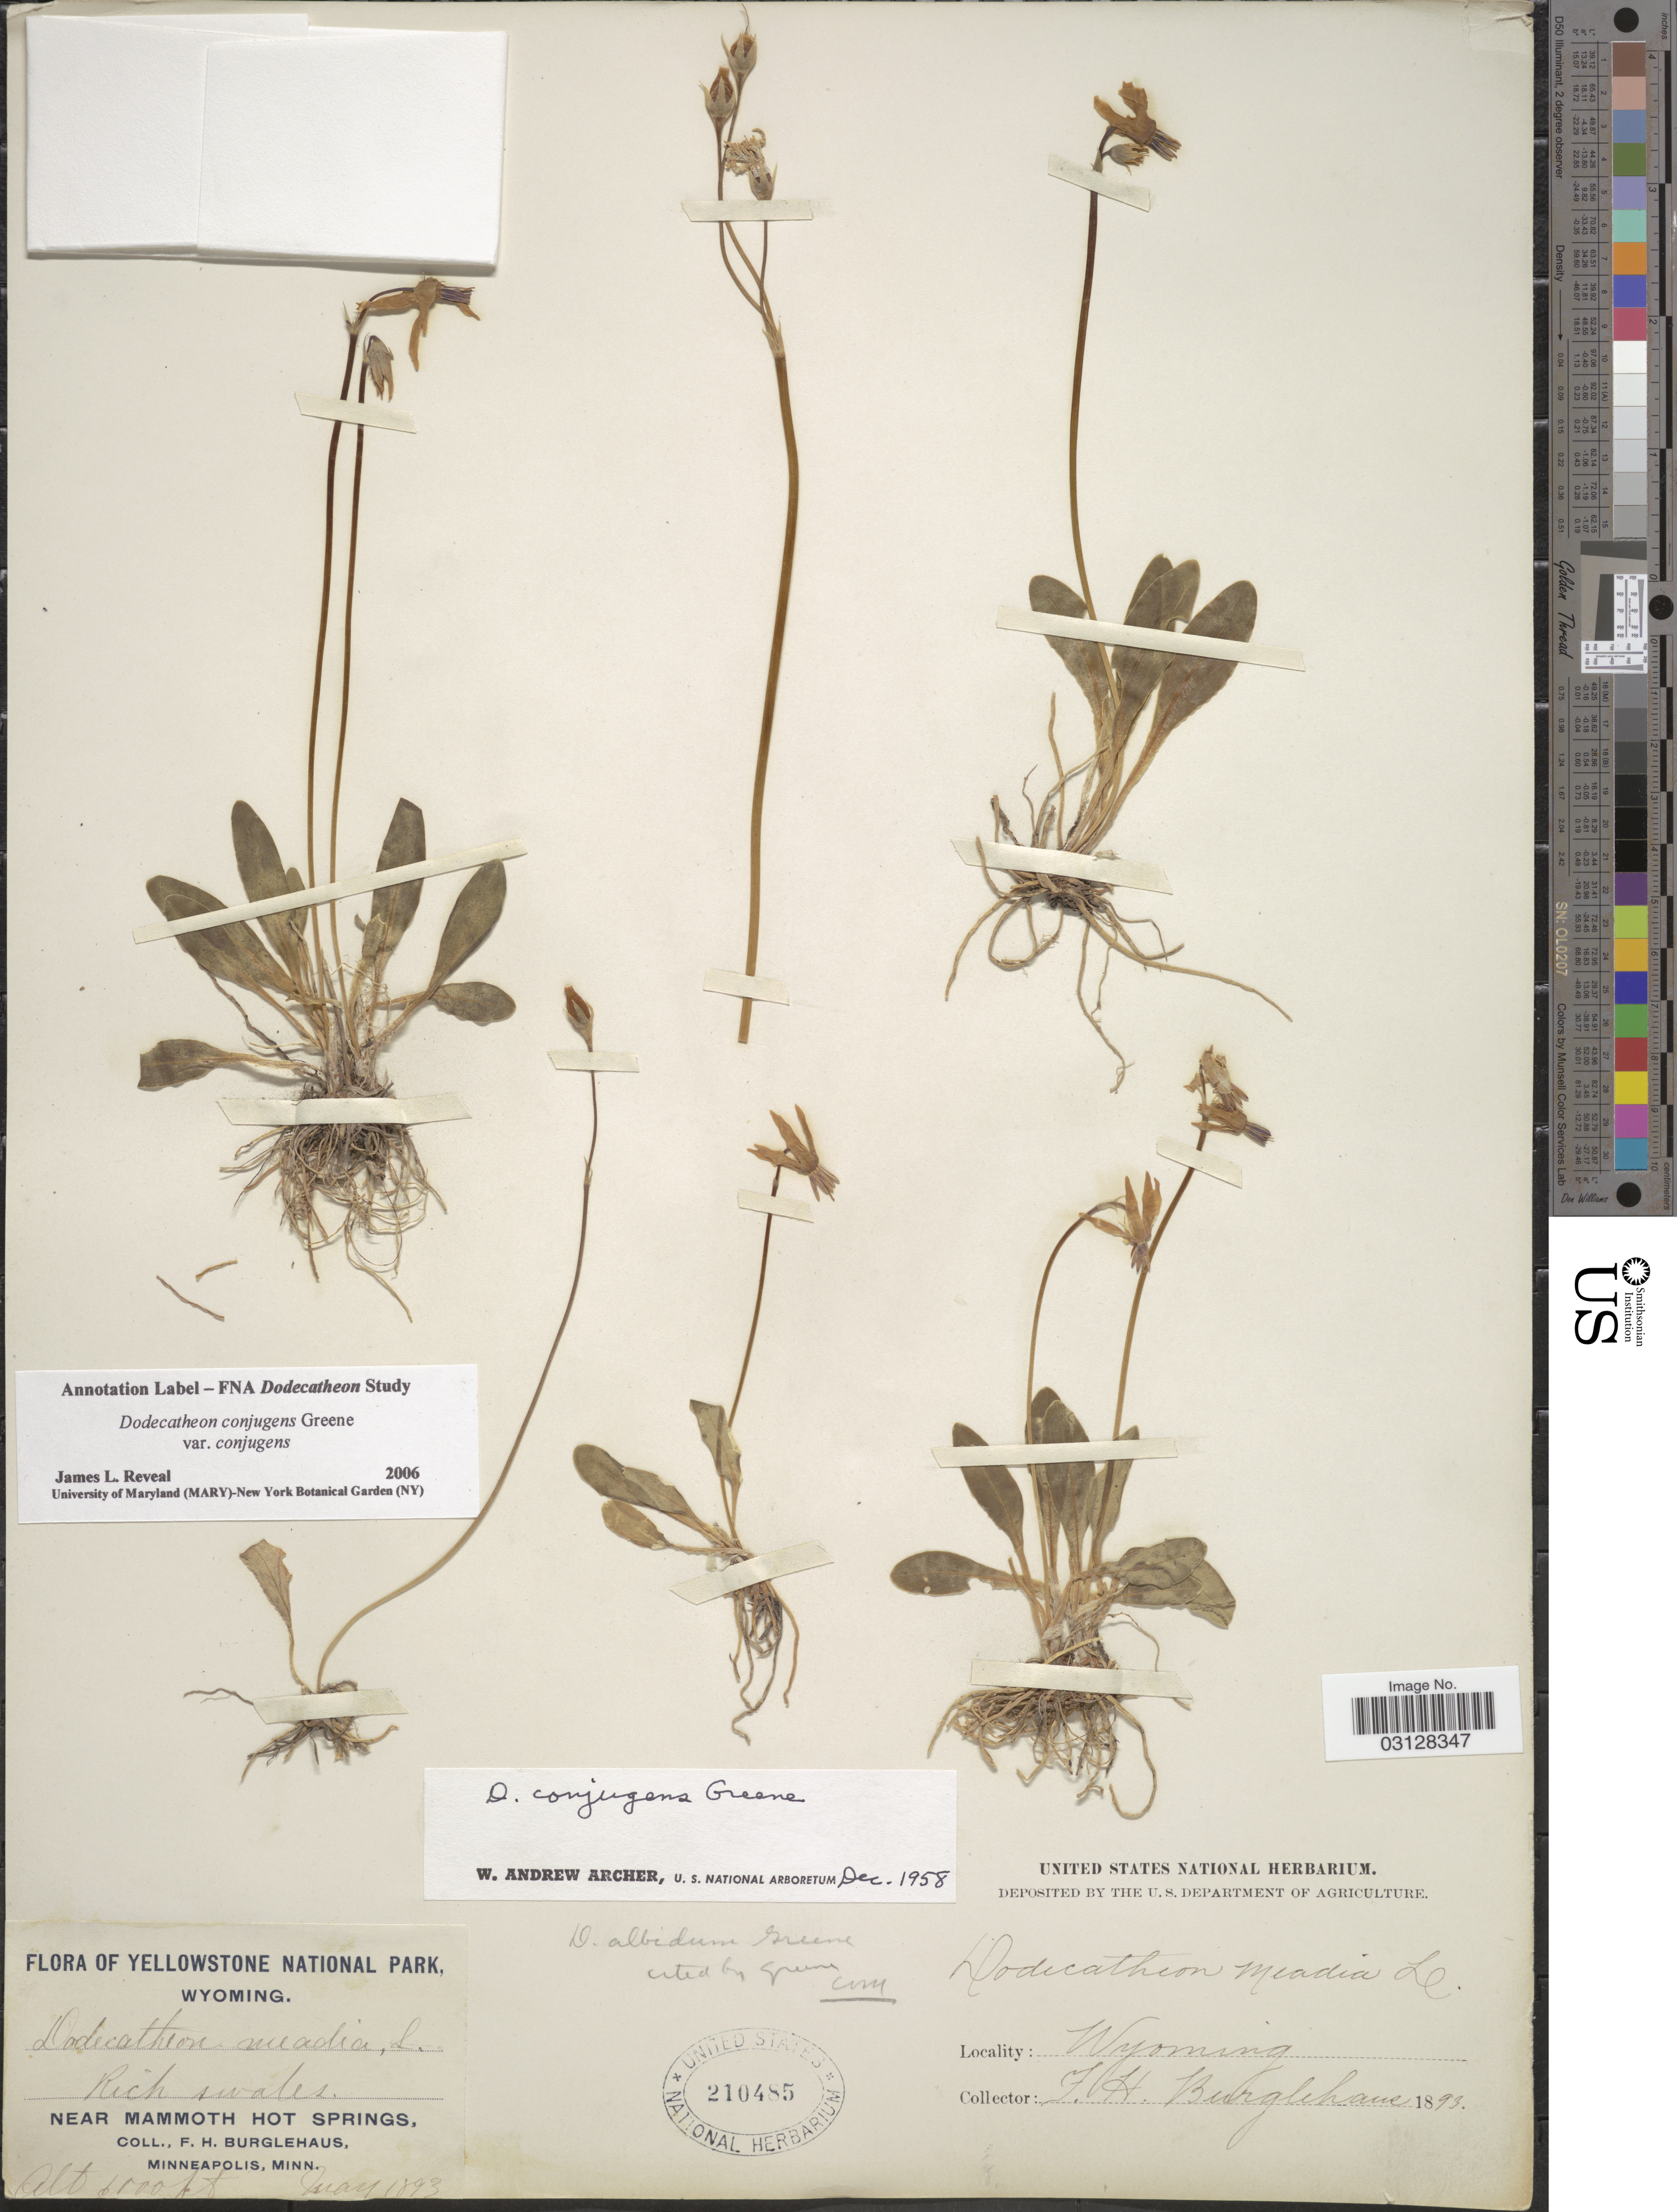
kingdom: Plantae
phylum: Tracheophyta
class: Magnoliopsida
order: Ericales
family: Primulaceae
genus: Dodecatheon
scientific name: Dodecatheon conjugens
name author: Greene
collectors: F. Burglehaus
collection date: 1893-05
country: United States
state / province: Wyoming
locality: Yellowstone National Park. Near Mammoth Hot Springs.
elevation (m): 1829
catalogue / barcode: US 210485